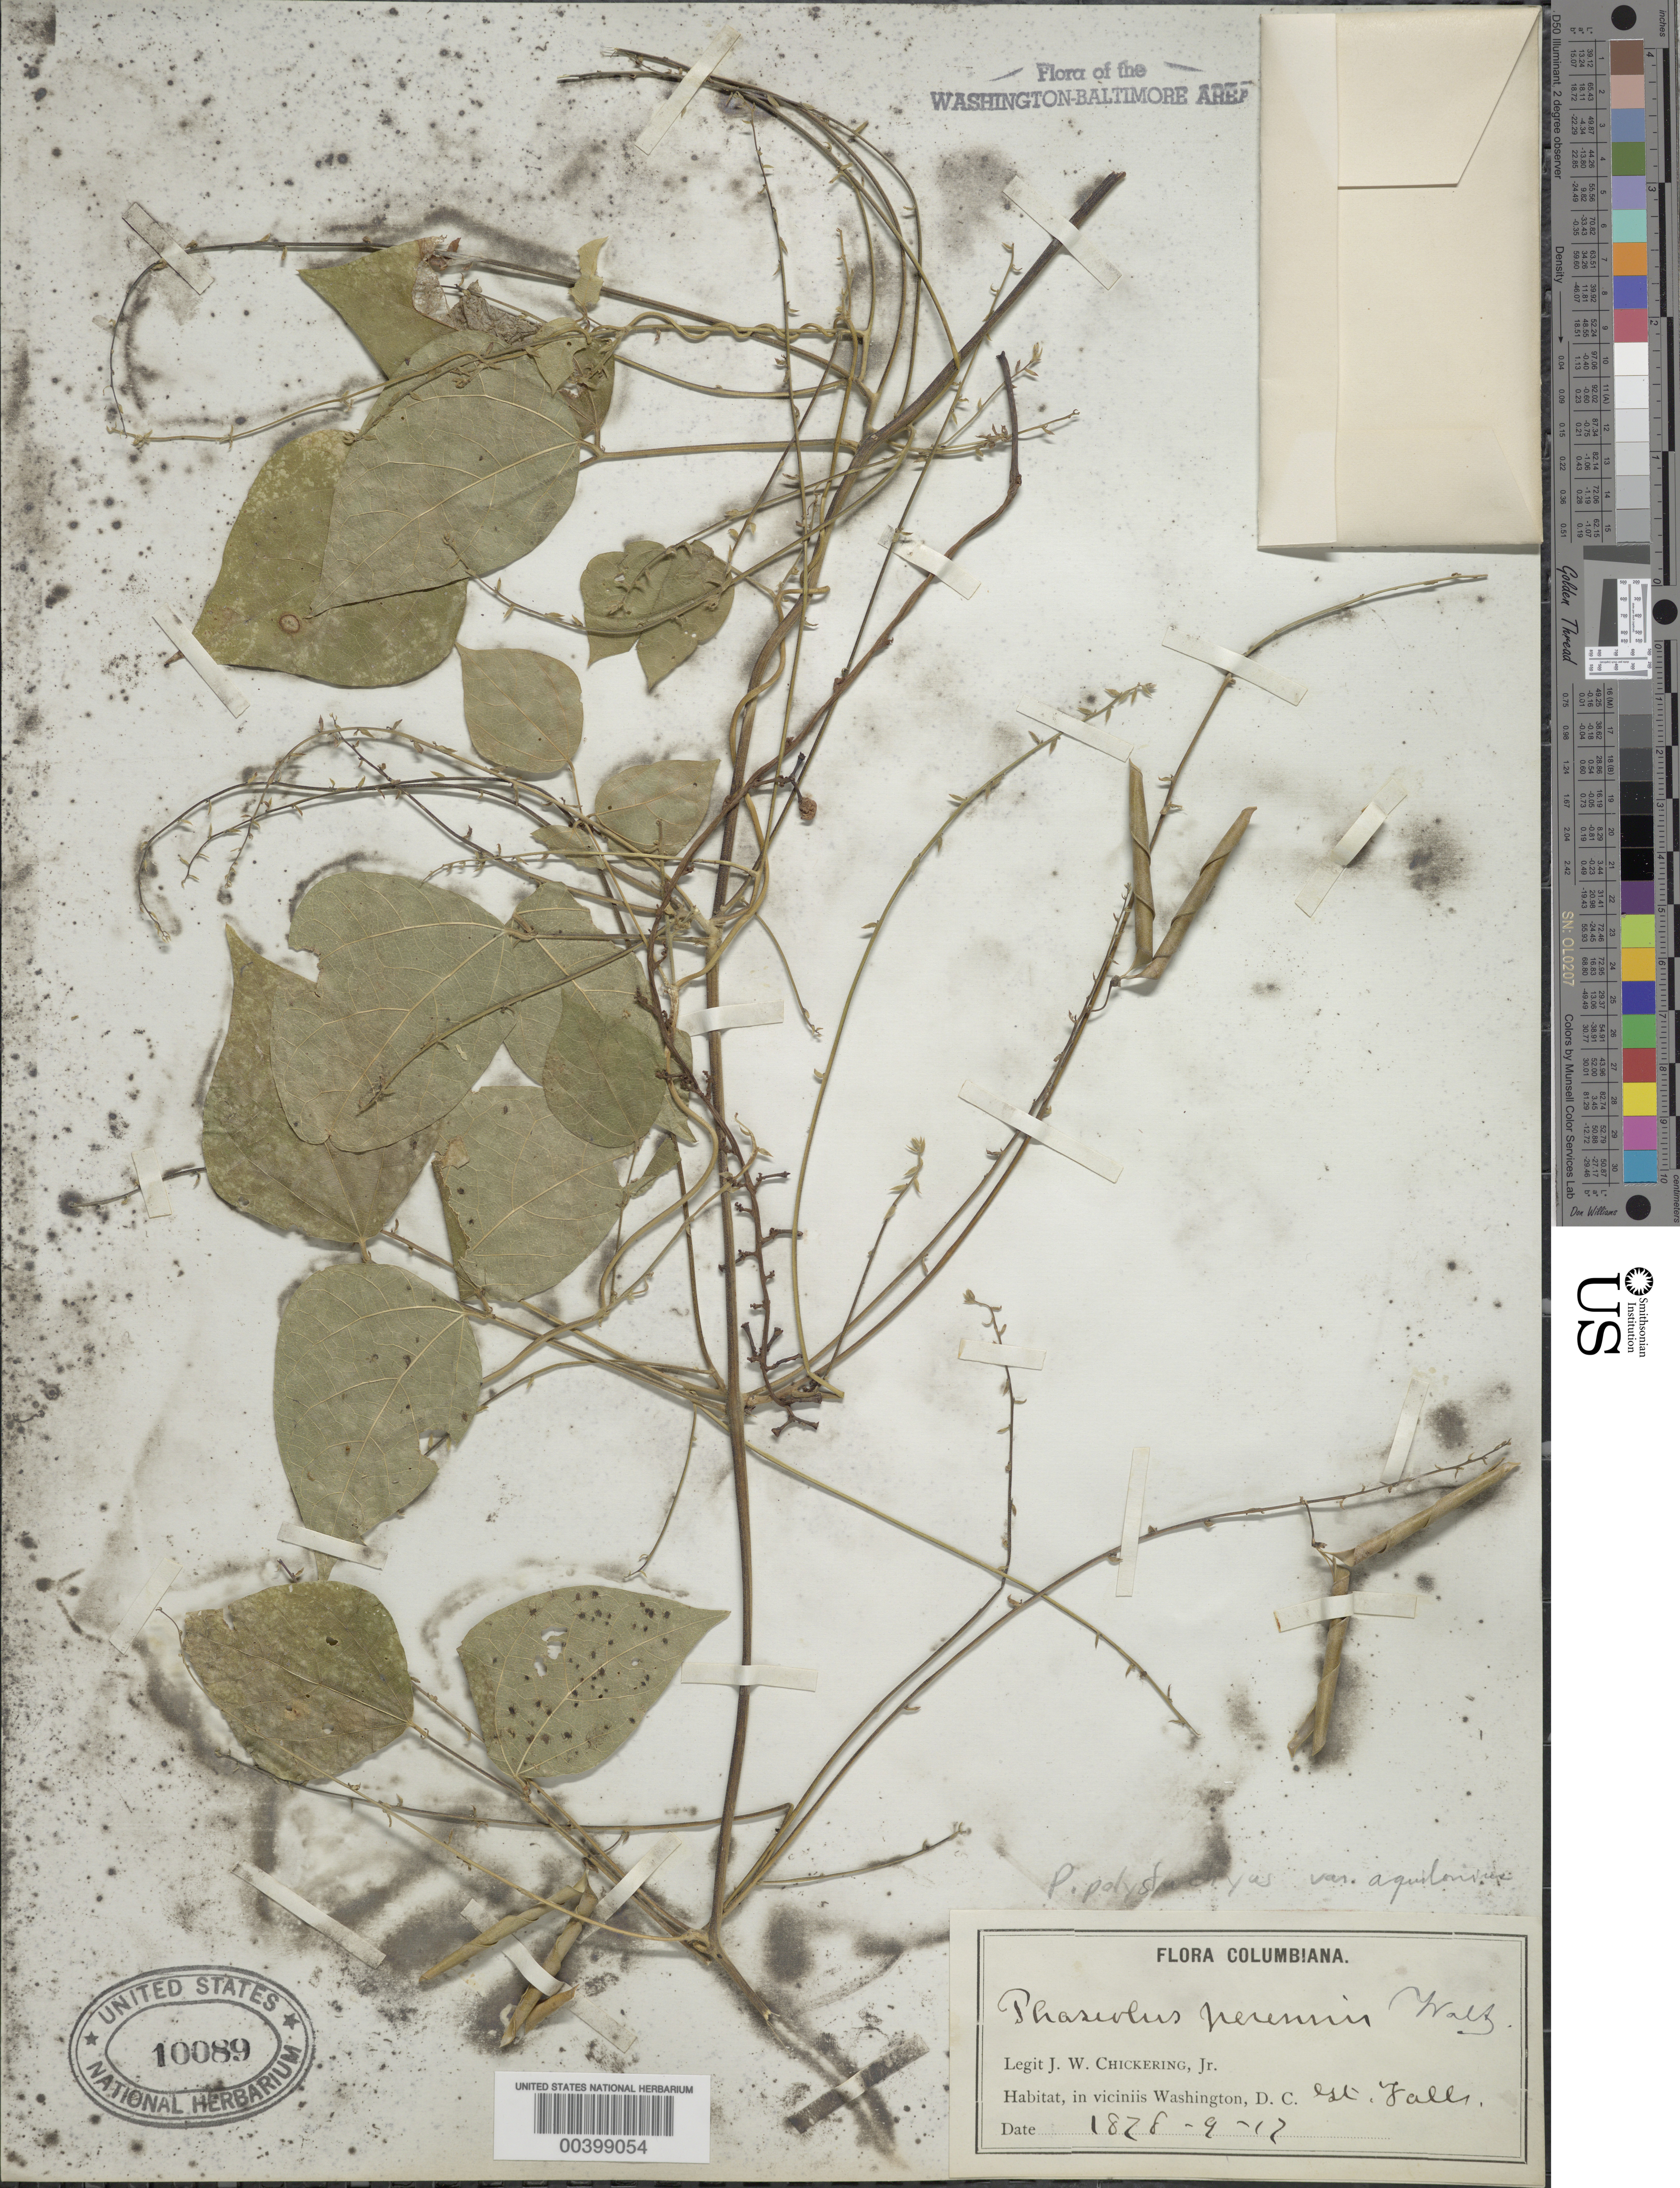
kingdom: Plantae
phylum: Tracheophyta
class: Magnoliopsida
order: Fabales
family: Fabaceae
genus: Phaseolus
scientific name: Phaseolus polystachios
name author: (L.) Britton, Stearns & Poggenb.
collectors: J. W. Chickering Jr.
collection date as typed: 17 Sep 1878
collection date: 1878-09-17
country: United States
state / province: Maryland / Virginia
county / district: Montgomery / Fairfax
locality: Great Falls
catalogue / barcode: US 10089